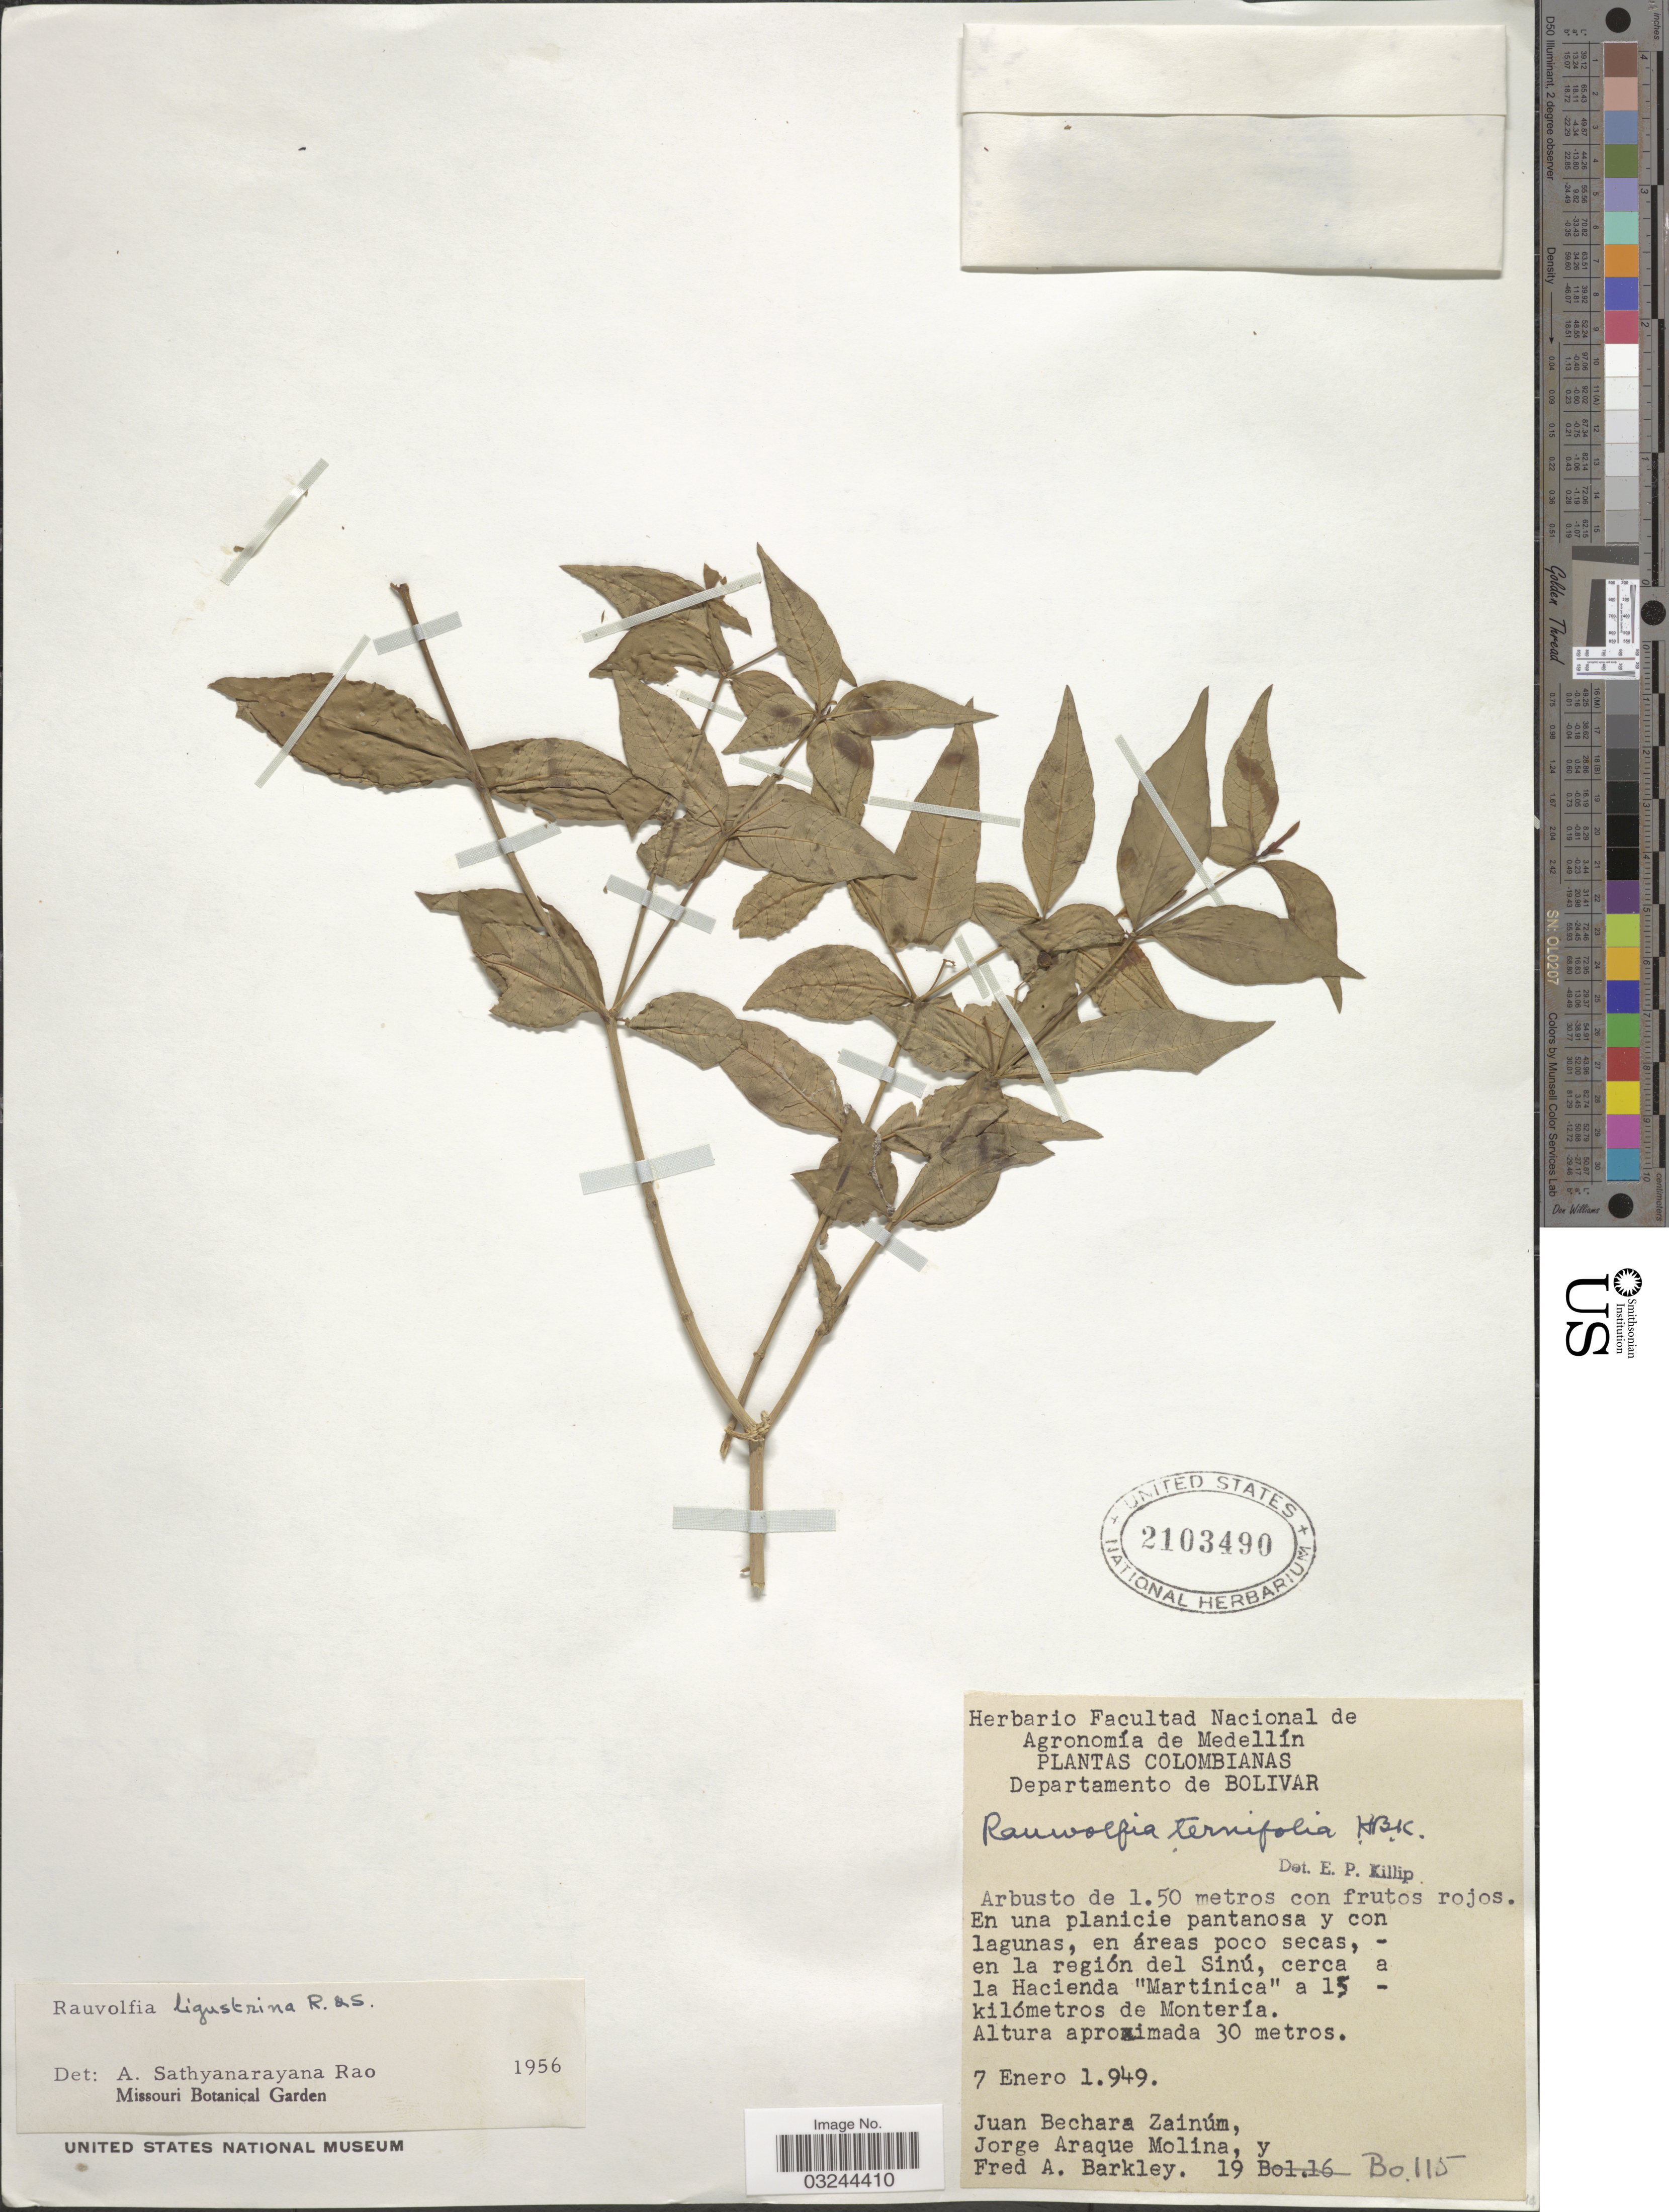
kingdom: Plantae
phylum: Tracheophyta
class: Magnoliopsida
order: Gentianales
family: Apocynaceae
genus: Rauvolfia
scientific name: Rauvolfia ligustrina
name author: Willd. ex Roem. & Schult.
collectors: J. Zainúm, J. Araque Molina & F. A. Barkley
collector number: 19Bo.115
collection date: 1949-01-07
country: Colombia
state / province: Bolívar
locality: Departamento de Bolivar, en la región del Sinú, cerca a la Hacienda "Matrinica" a 15- kilómetros de Montería.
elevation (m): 30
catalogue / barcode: US 2103490